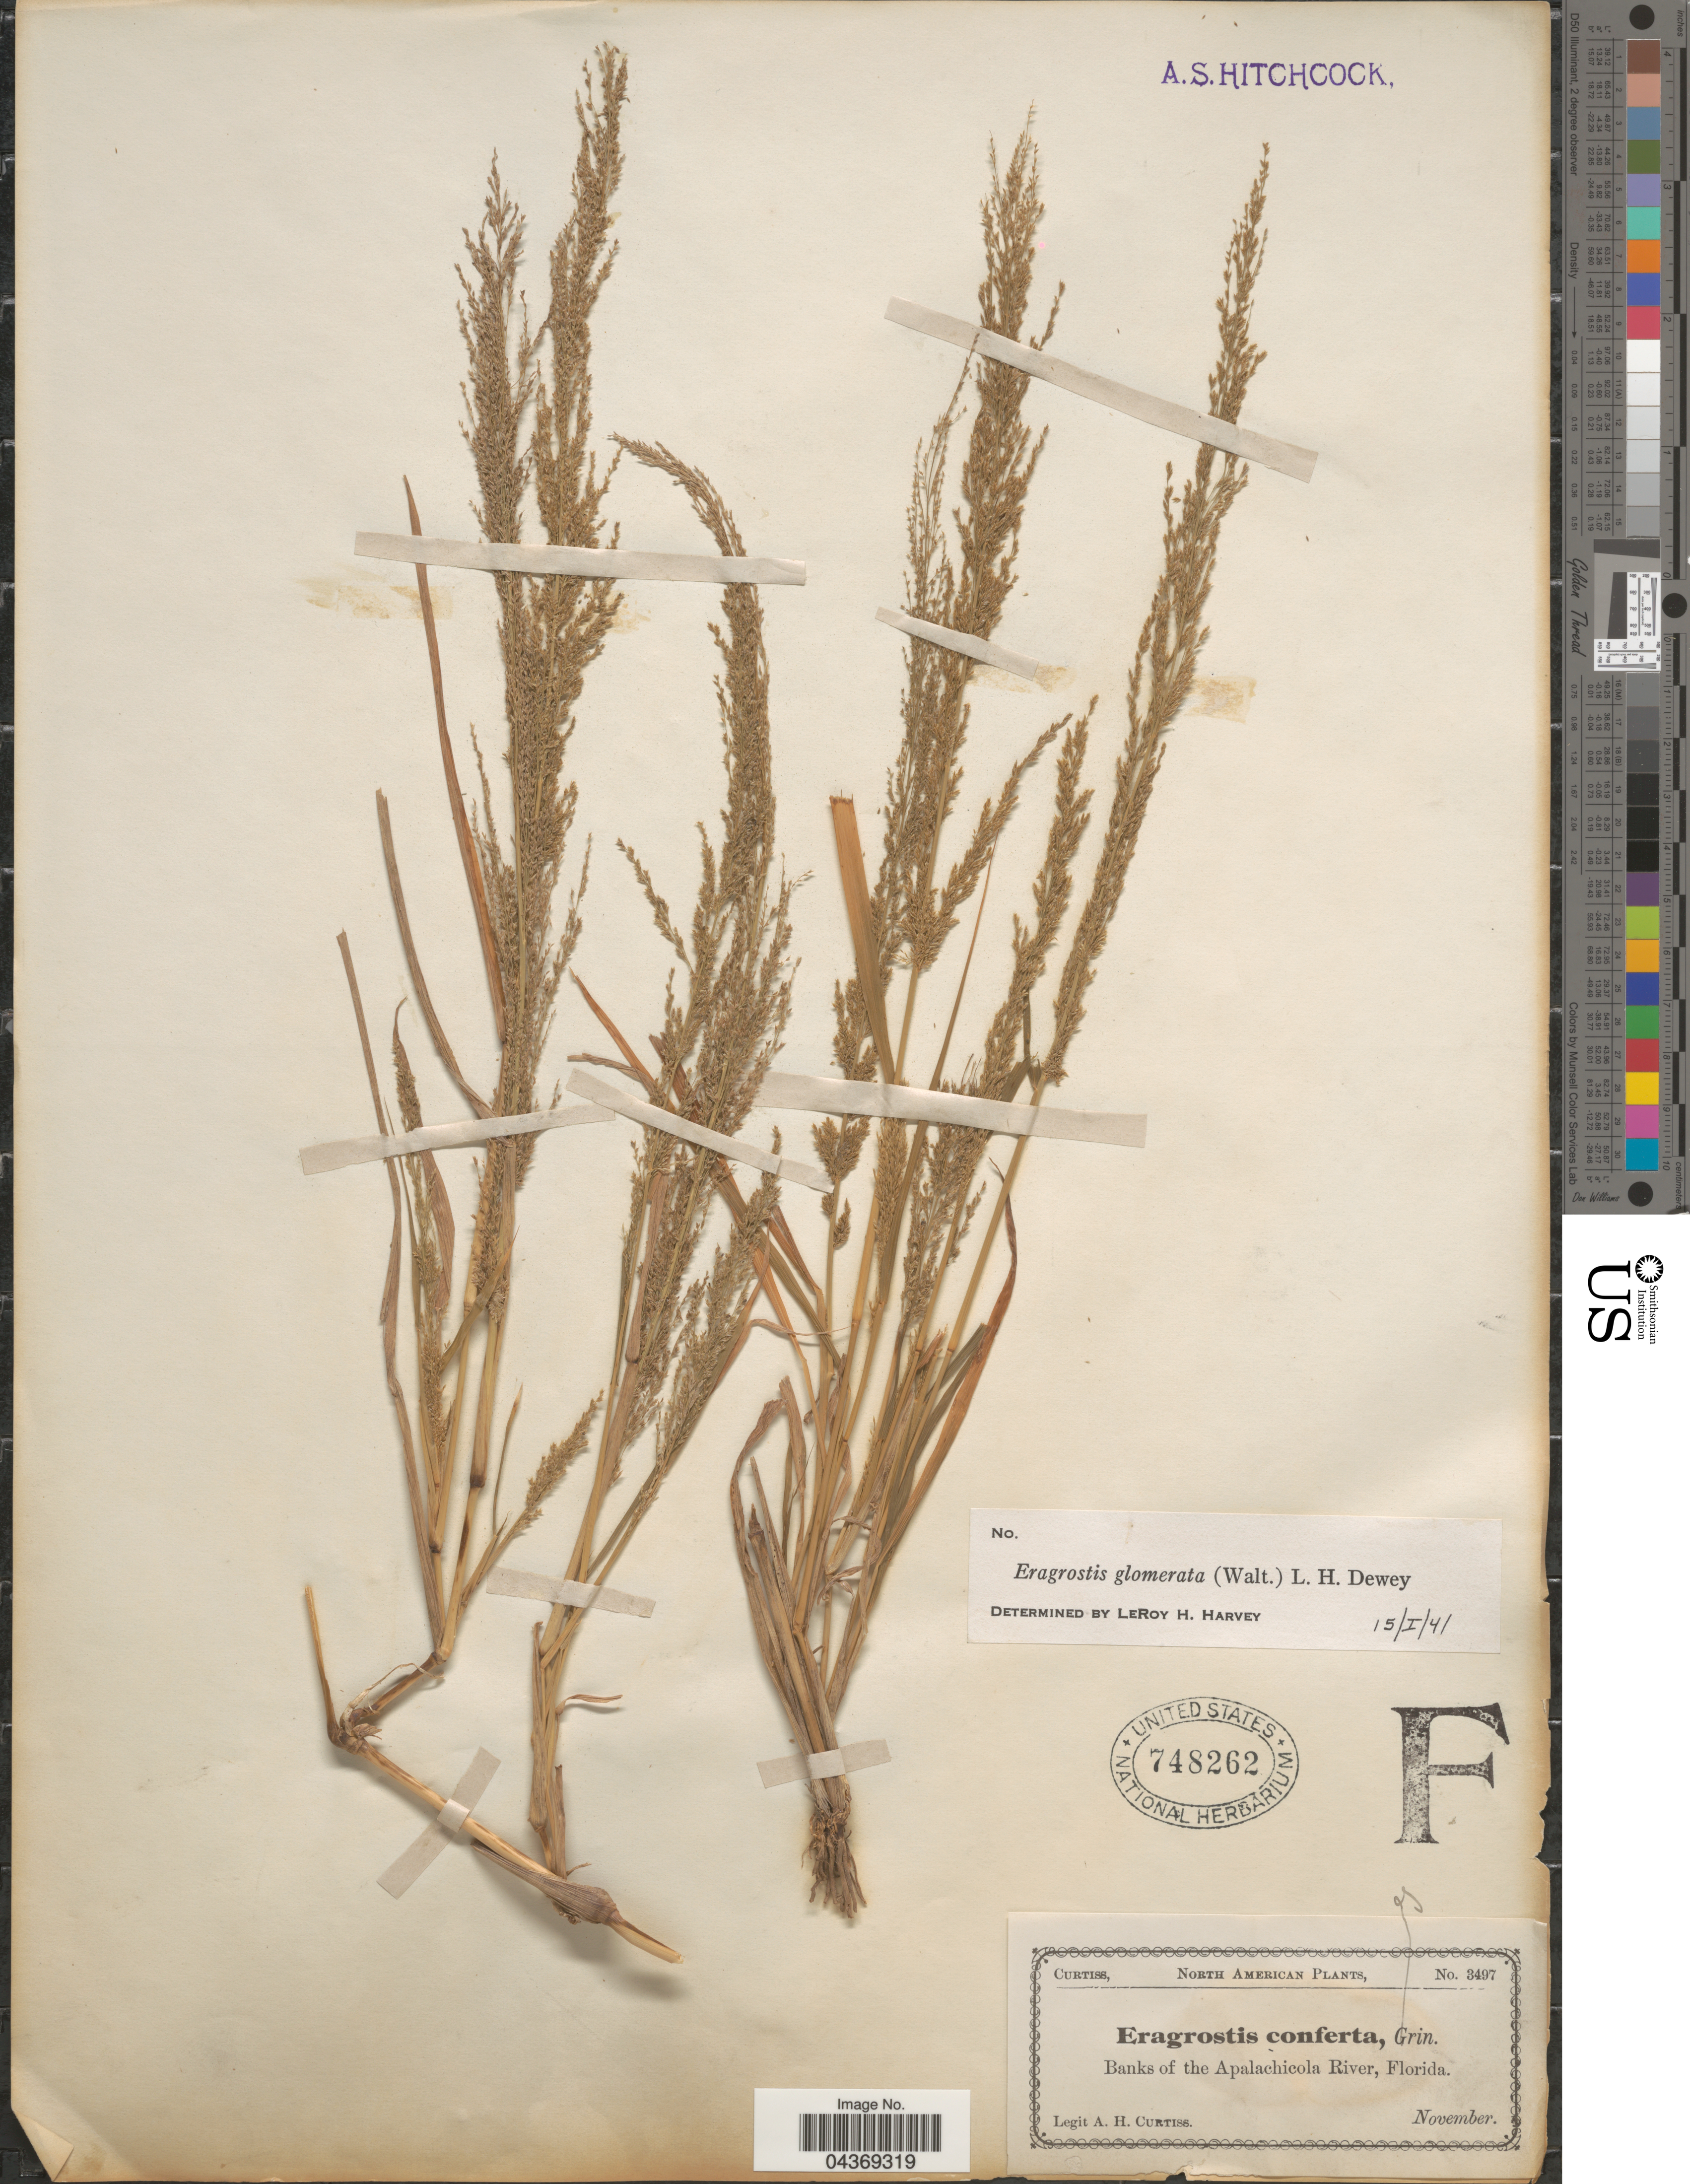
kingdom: Plantae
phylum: Tracheophyta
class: Liliopsida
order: Poales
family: Poaceae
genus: Eragrostis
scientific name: Eragrostis japonica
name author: (Thunb.) Trin.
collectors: A. H. Curtiss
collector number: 3497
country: United States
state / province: Florida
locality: Banks of the Apalachicola River.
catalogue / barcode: US 748262